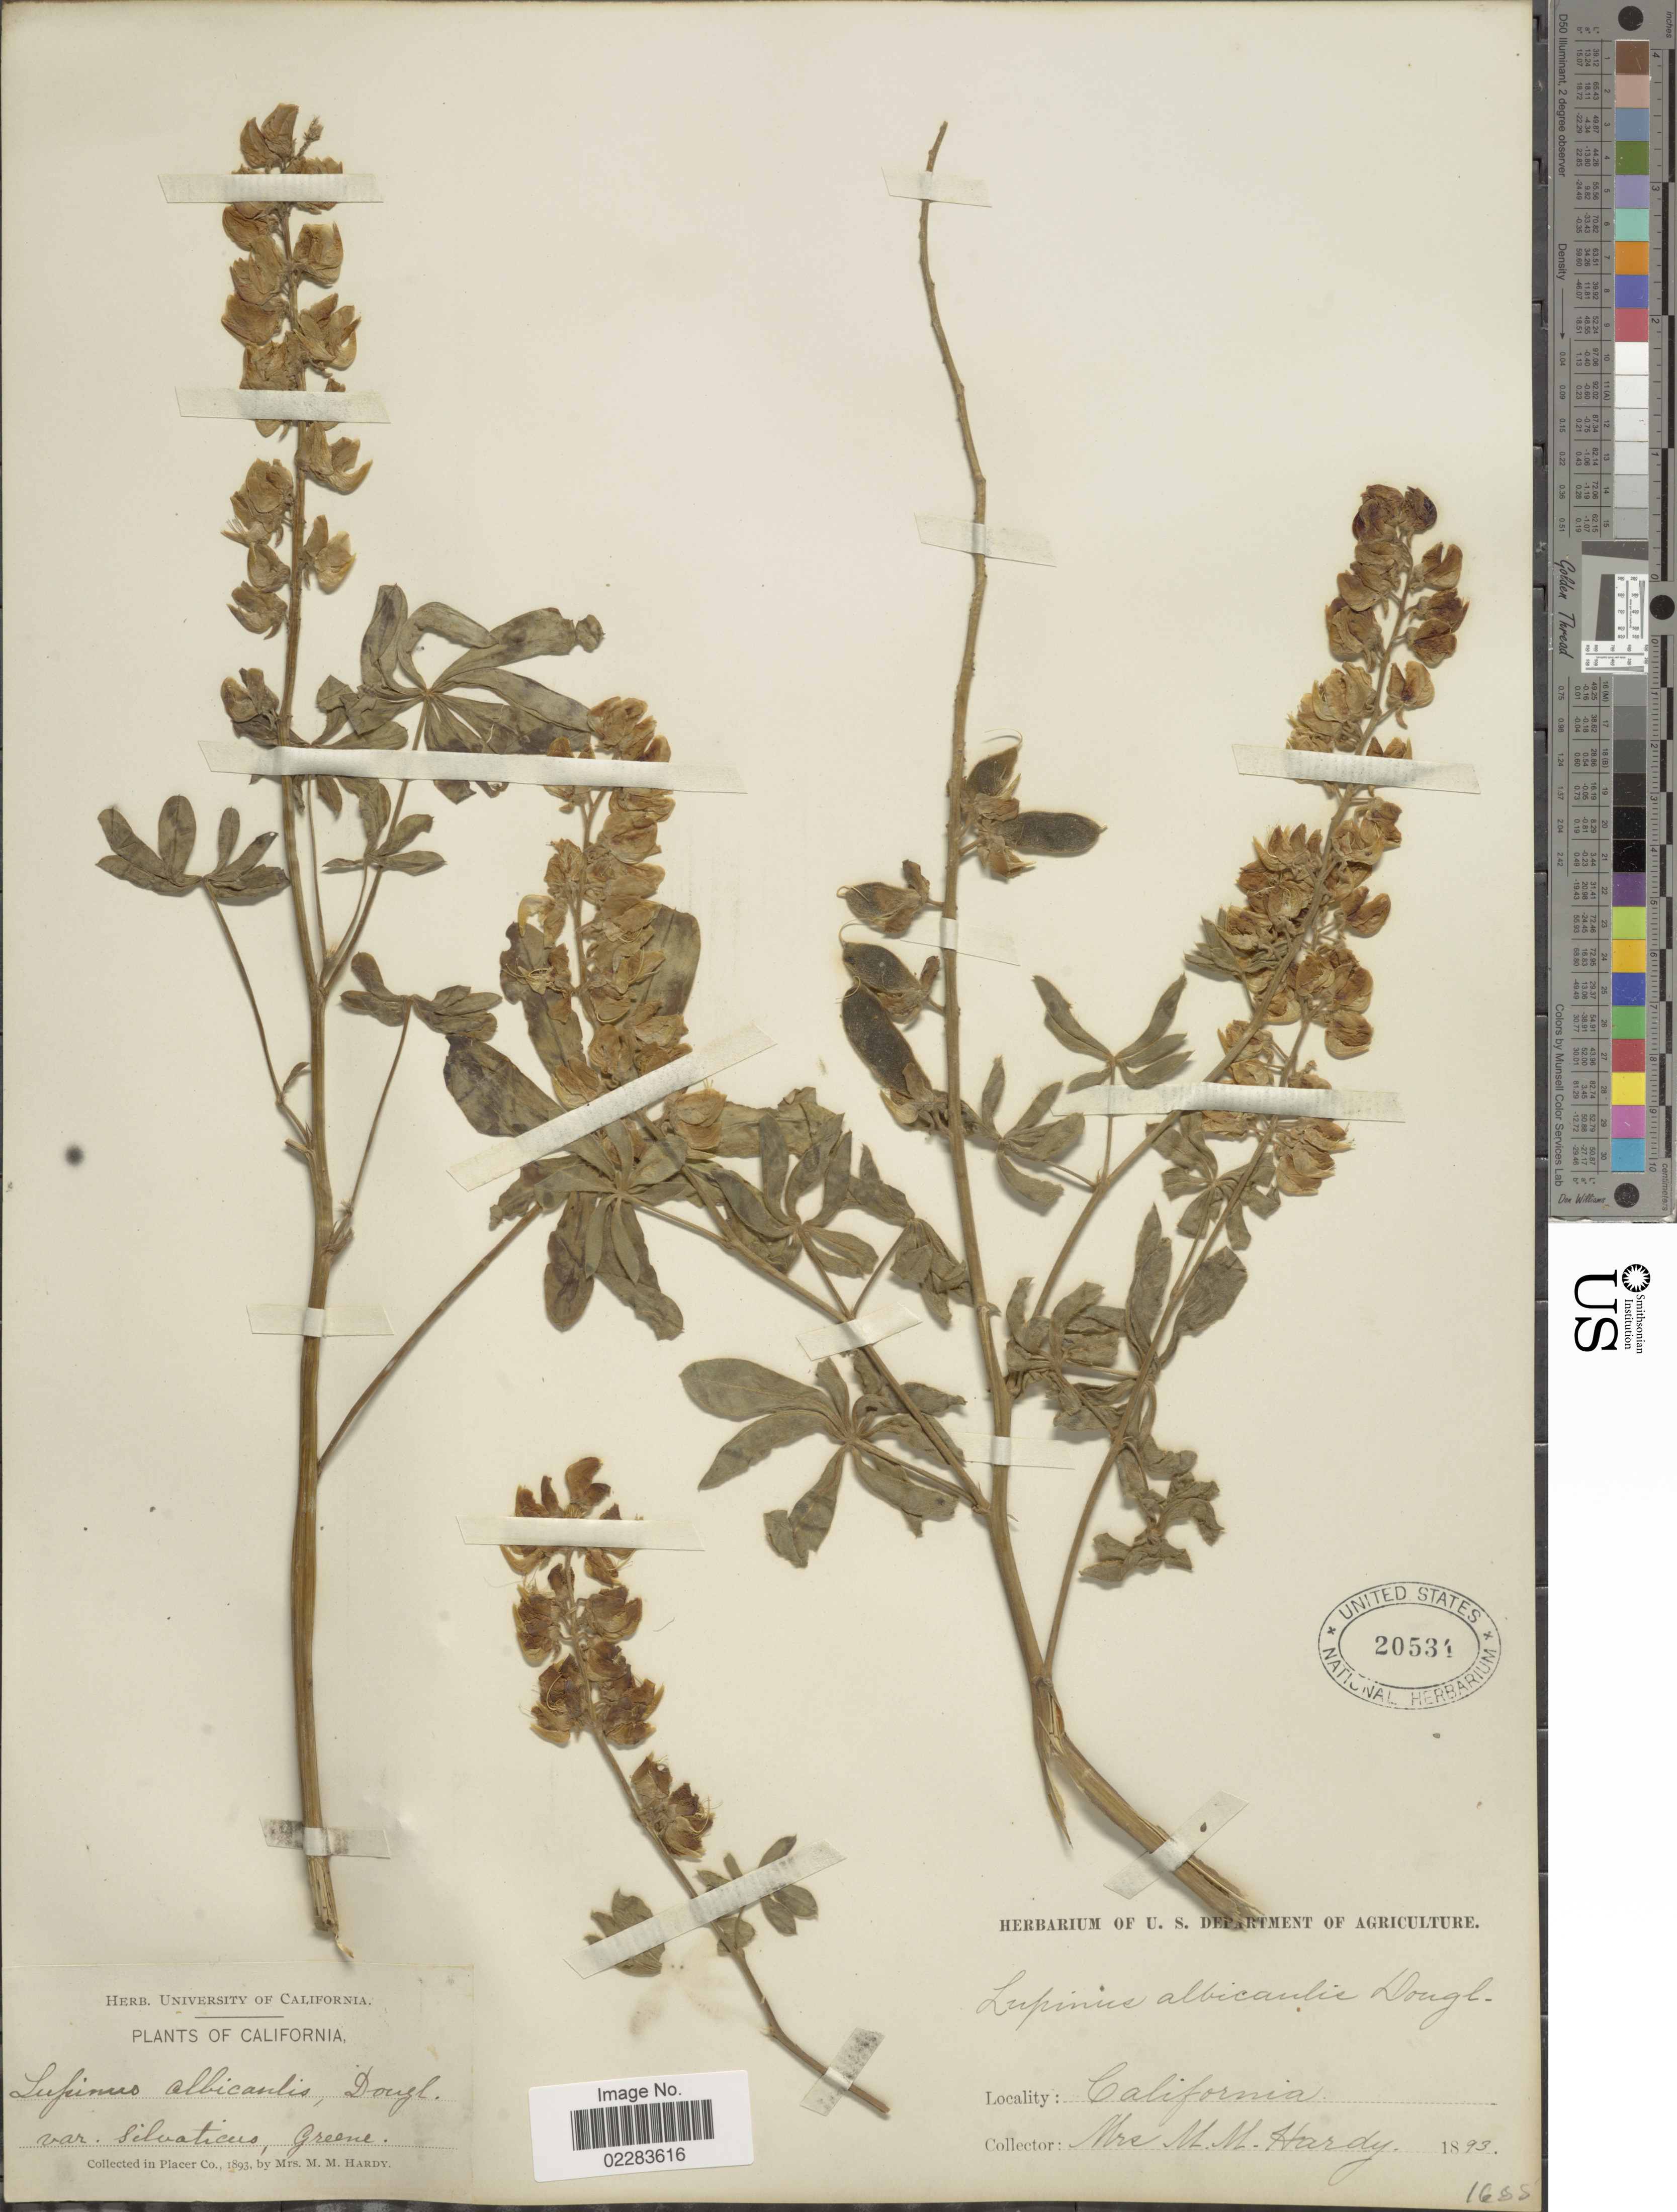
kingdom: Plantae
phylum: Tracheophyta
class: Magnoliopsida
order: Fabales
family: Fabaceae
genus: Lupinus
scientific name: Lupinus albicaulis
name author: Douglas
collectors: Mrs. M. M. Hardy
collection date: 1893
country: United States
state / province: California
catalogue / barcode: US 20534